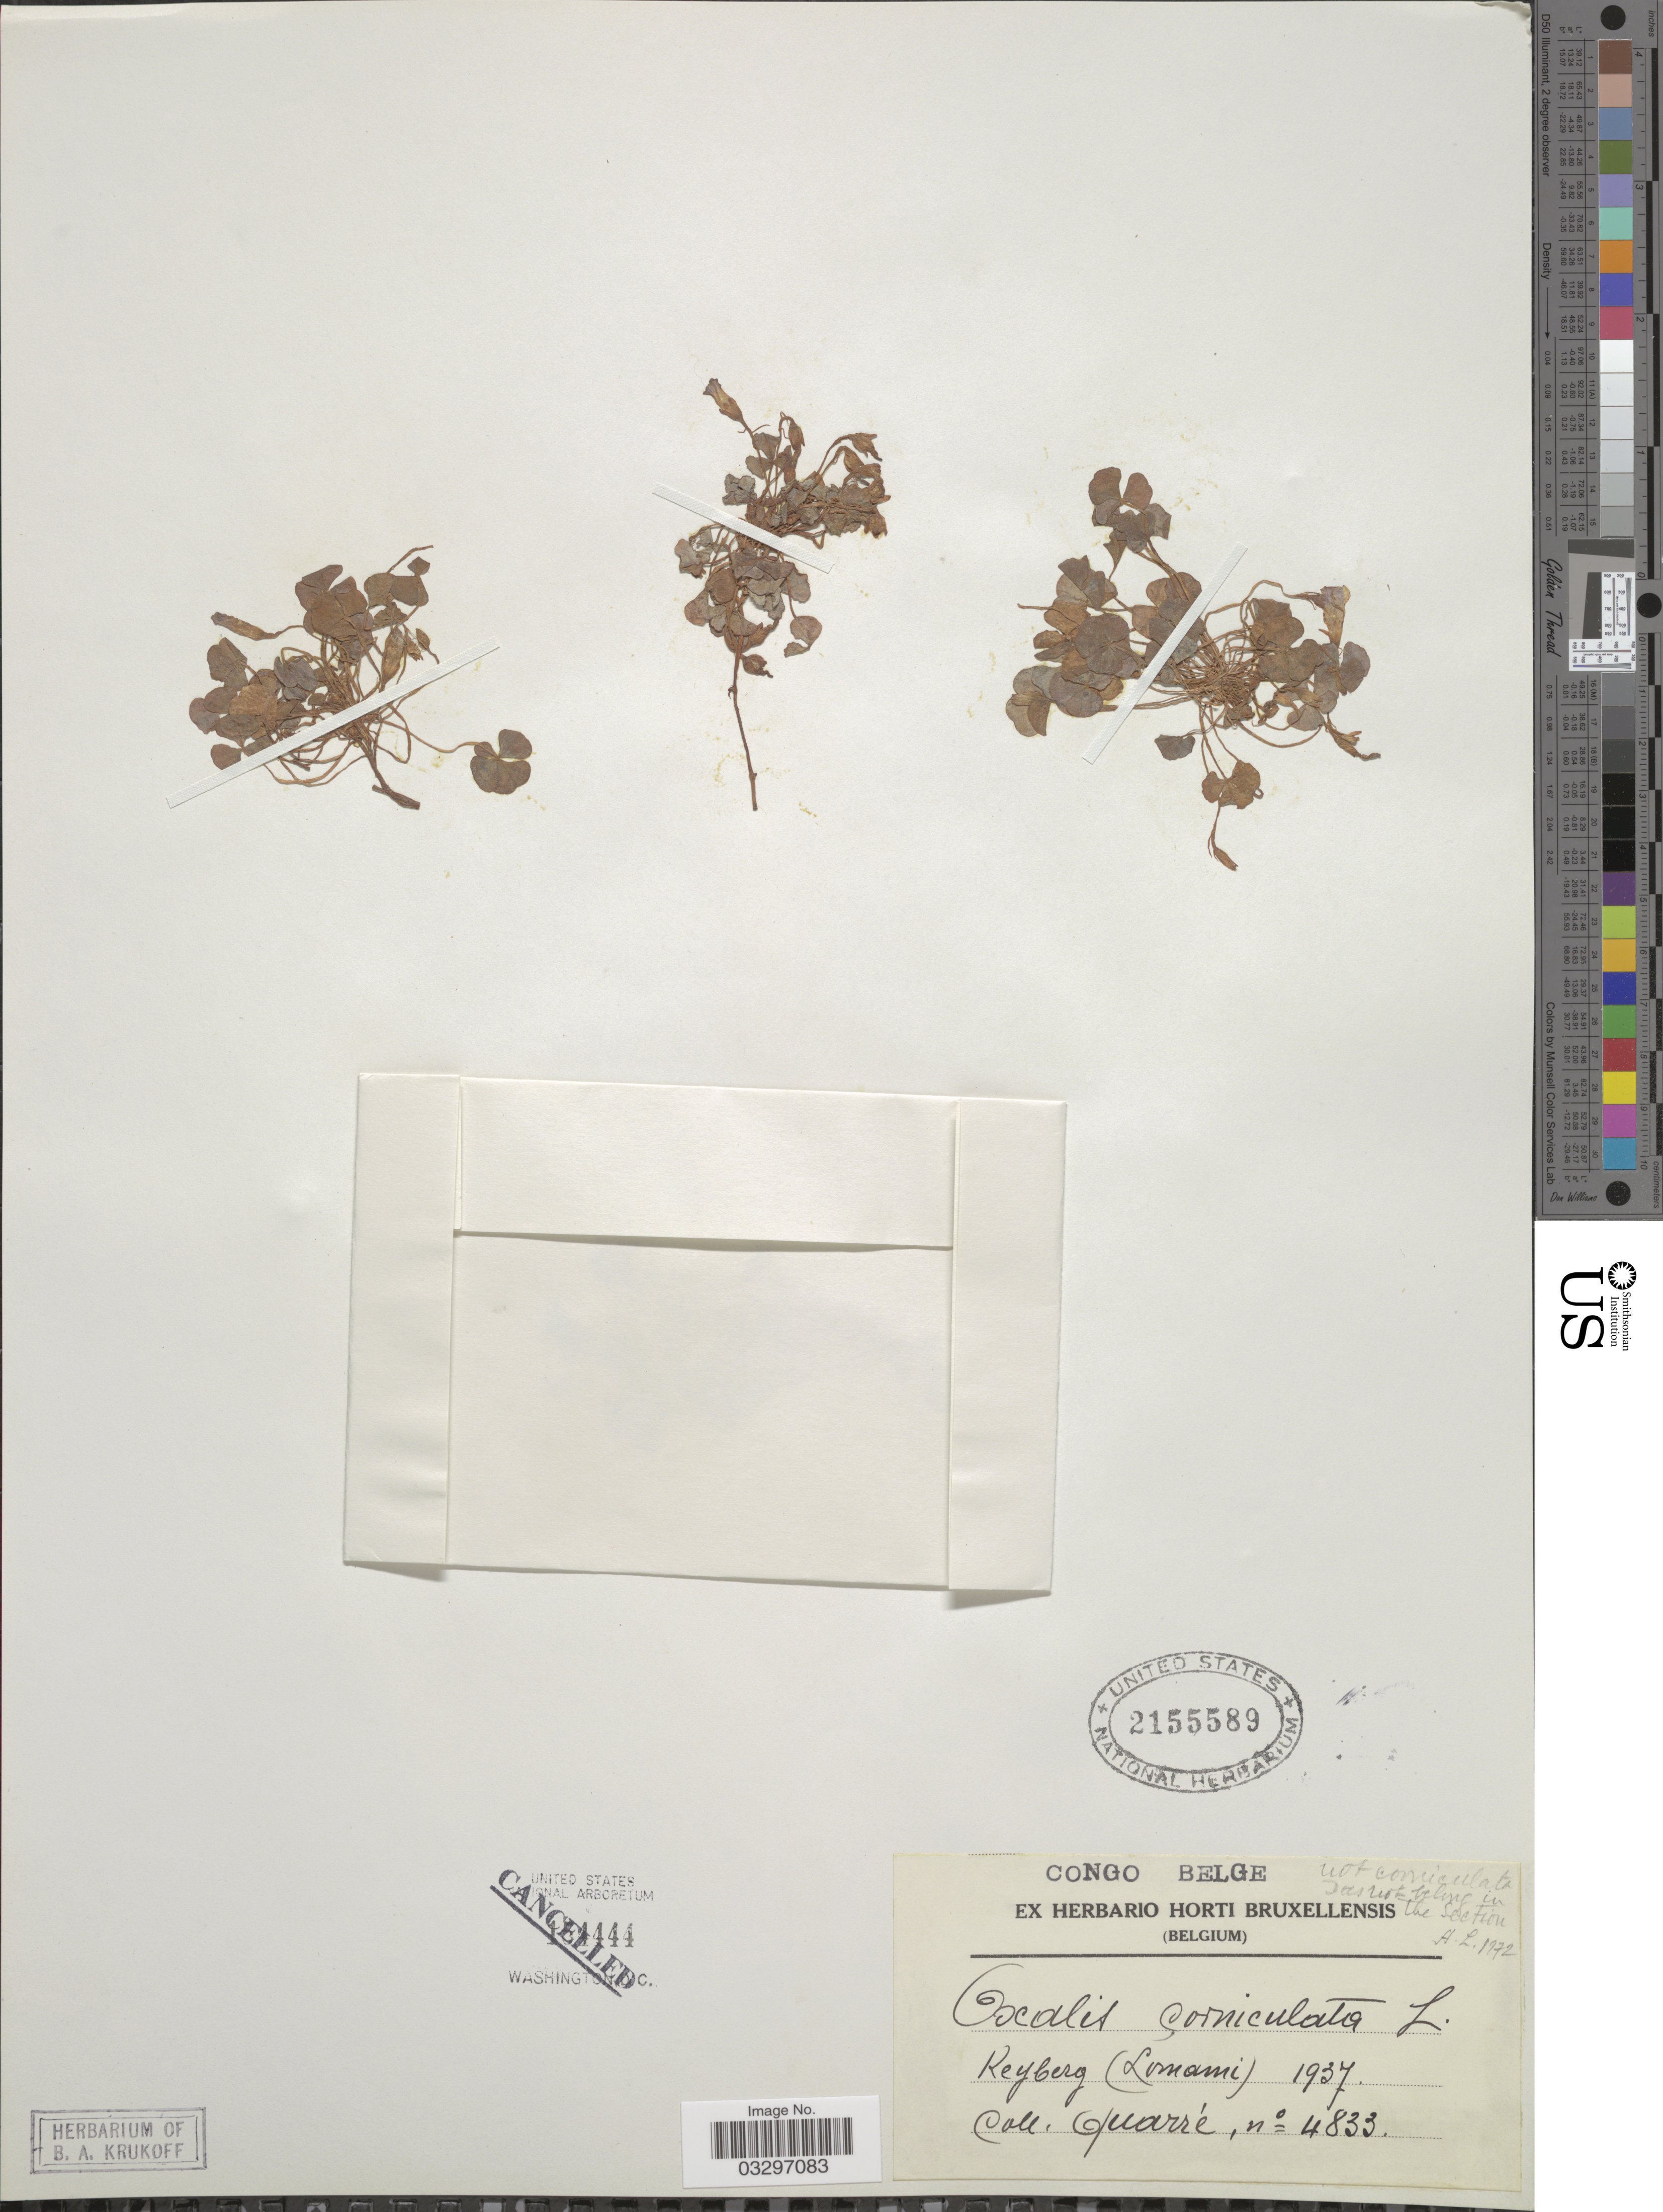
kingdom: Plantae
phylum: Tracheophyta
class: Magnoliopsida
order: Oxalidales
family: Oxalidaceae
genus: Oxalis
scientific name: Oxalis sp.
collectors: -. Quarre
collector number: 4833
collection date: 1937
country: Congo, Democratic Republic of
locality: Congo Belge, Keyberg (Lomami).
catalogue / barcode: US 2155589